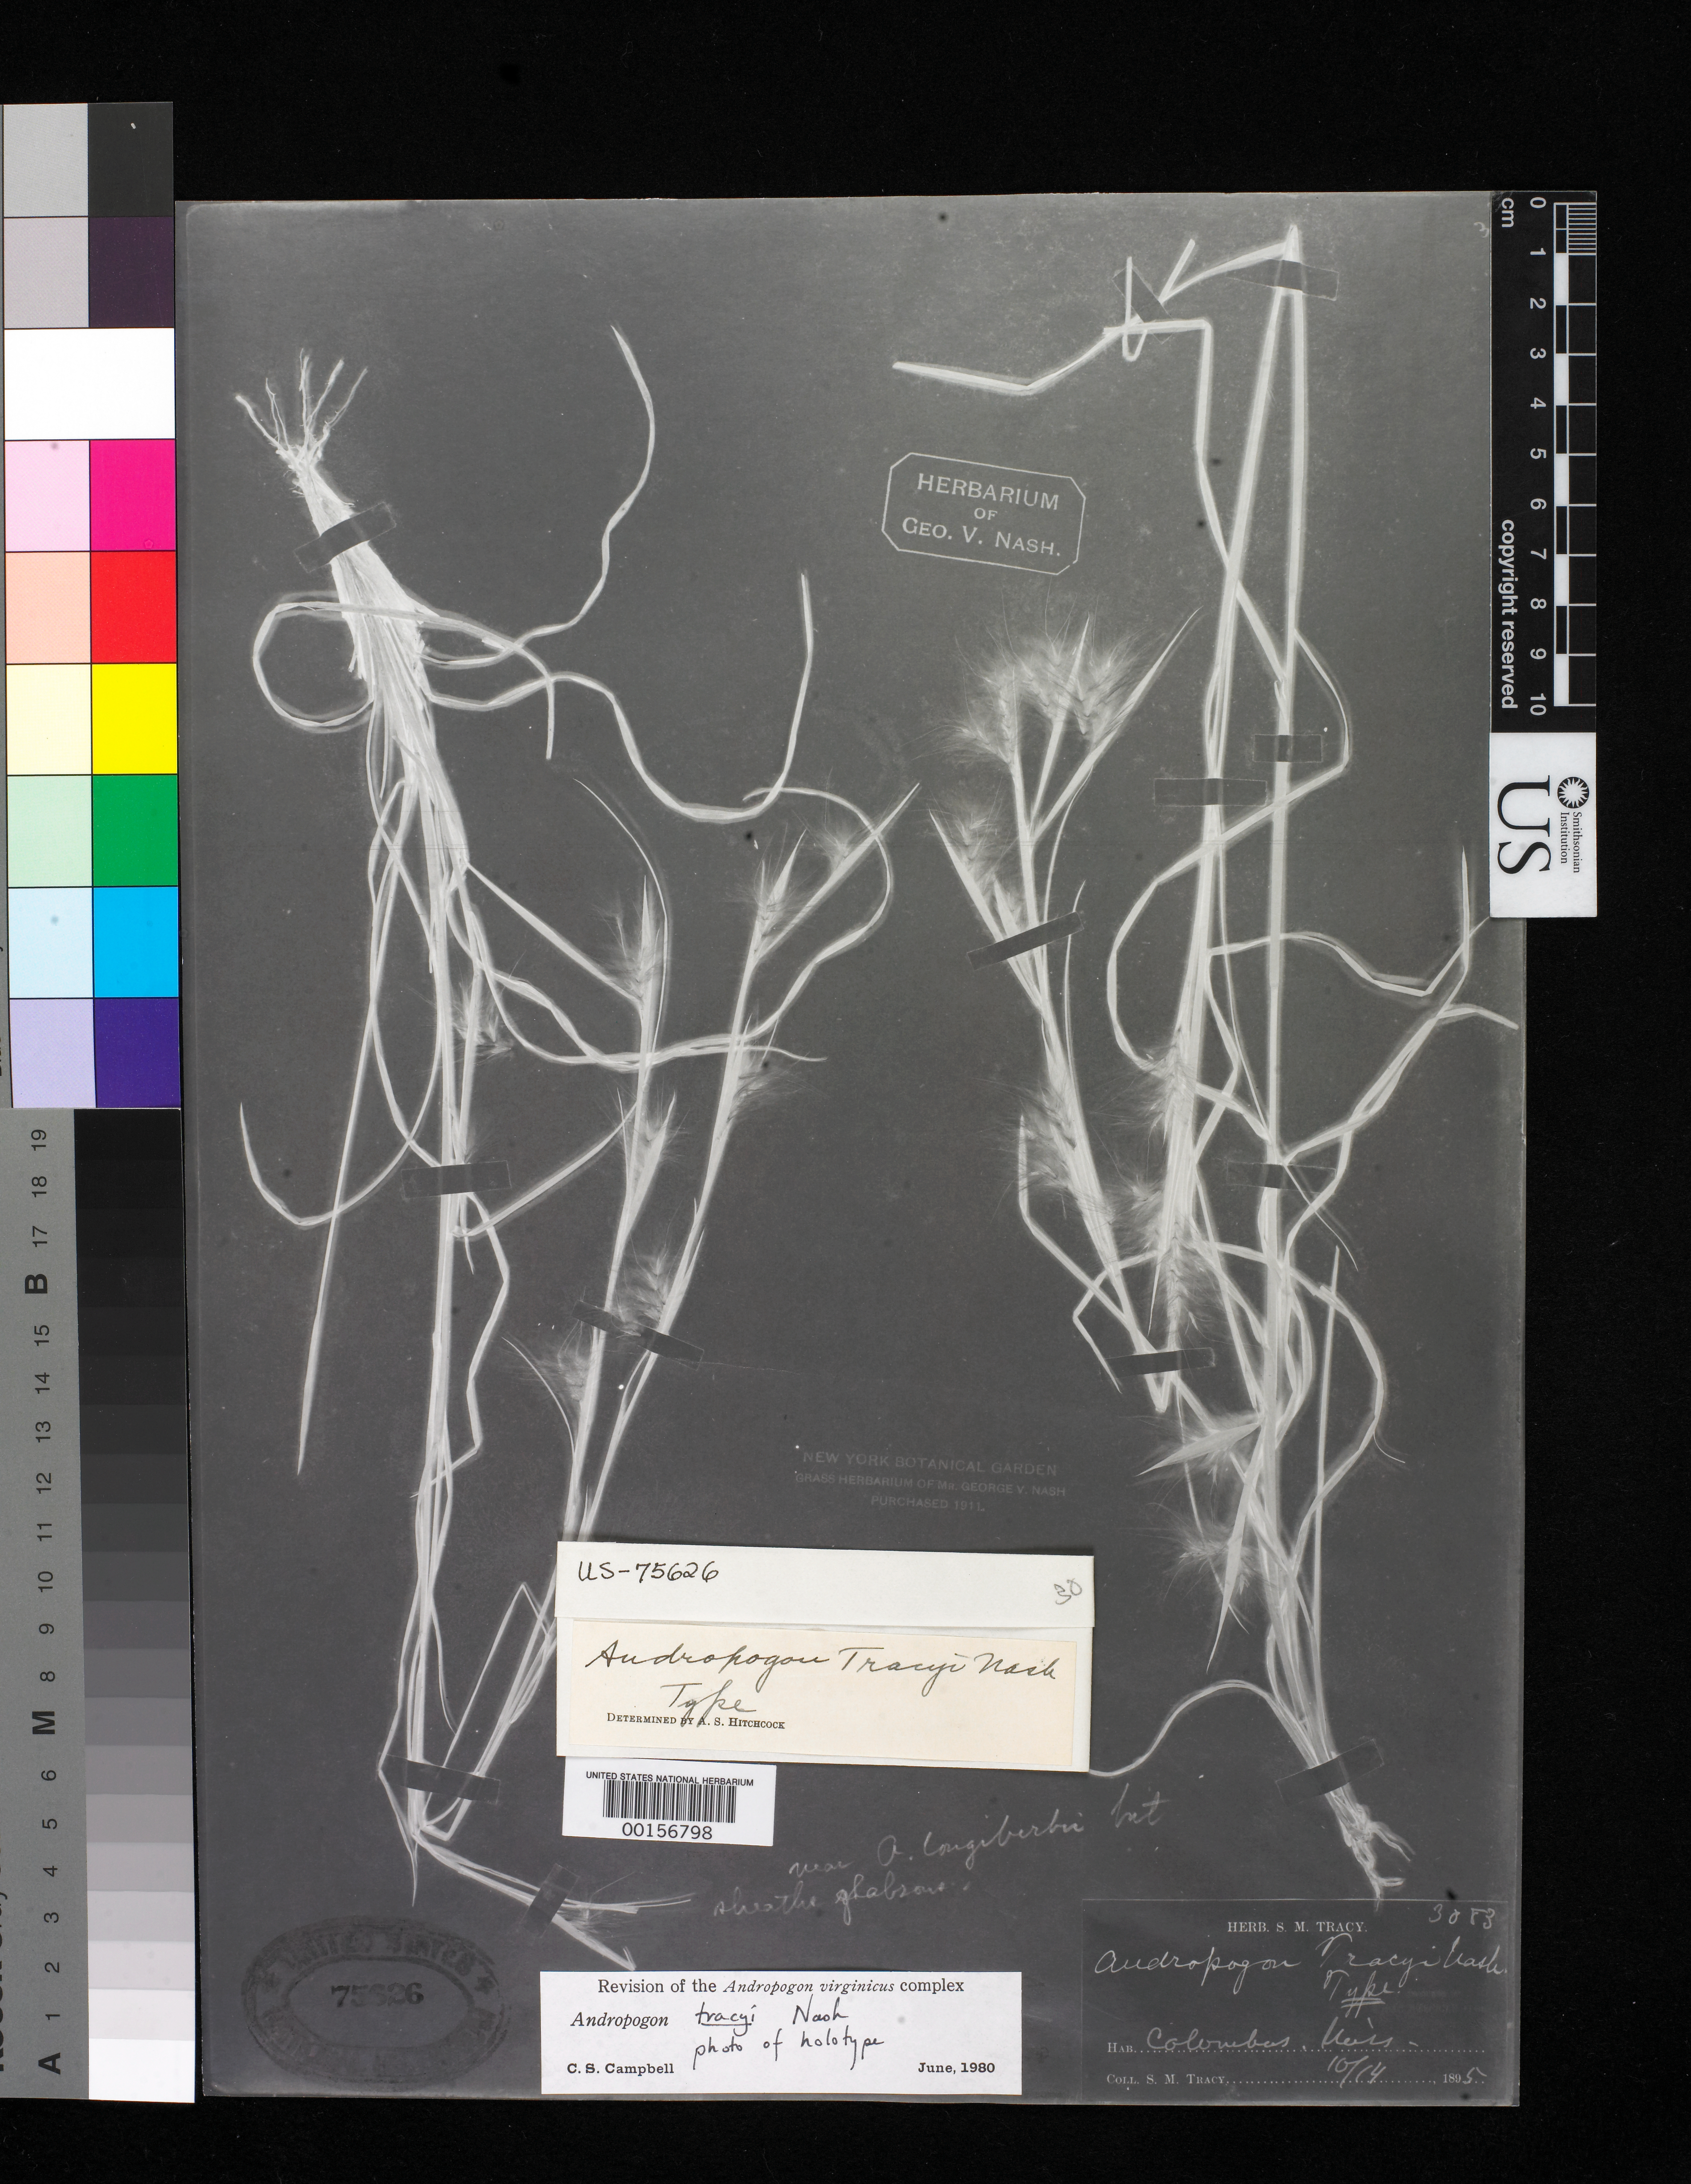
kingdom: Plantae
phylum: Tracheophyta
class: Liliopsida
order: Poales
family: Poaceae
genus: Andropogon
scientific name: Andropogon tracyi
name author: Nash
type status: Isotype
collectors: S. M. Tracy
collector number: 3083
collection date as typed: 14 --- 1895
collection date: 1895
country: United States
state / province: Mississippi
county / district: Lowndes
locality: Columbus.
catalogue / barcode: US 75626